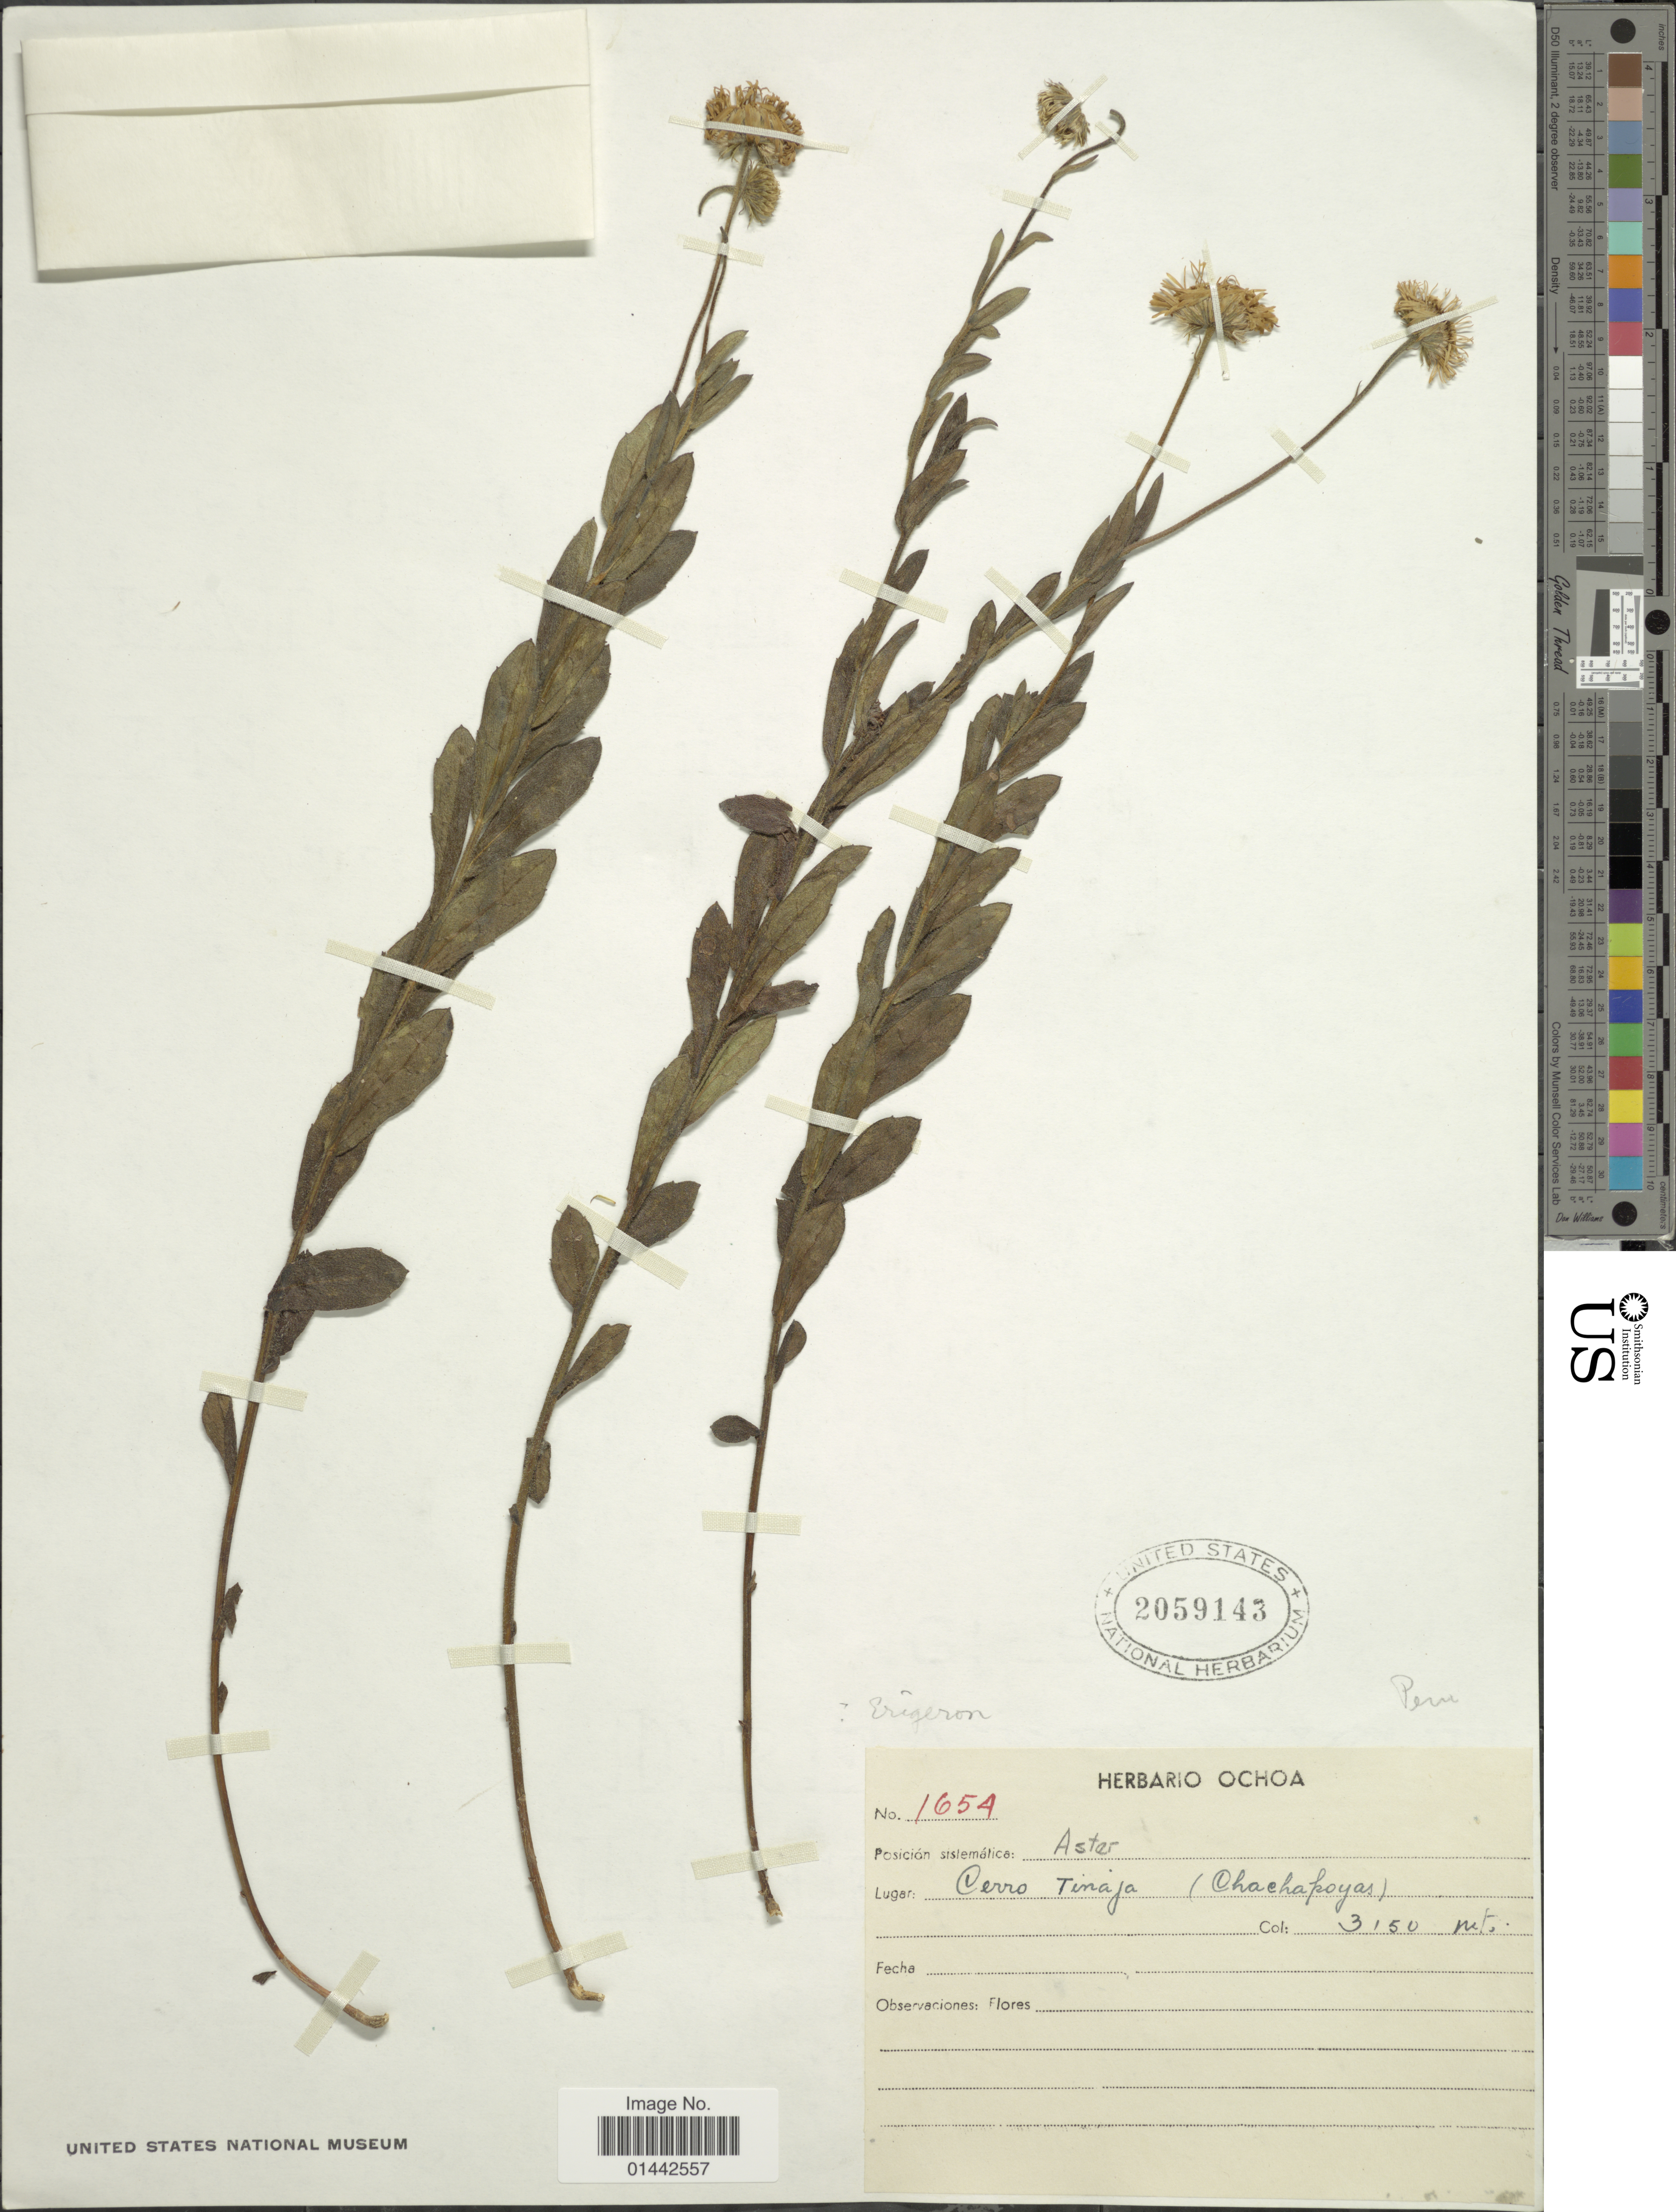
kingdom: Plantae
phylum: Tracheophyta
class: Magnoliopsida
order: Asterales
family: Asteraceae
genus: Erigeron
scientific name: Erigeron sp.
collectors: ex herb. Ochoa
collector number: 1654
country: Peru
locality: Cerro Tinaja (Chachapoyas).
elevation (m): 3150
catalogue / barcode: US 2059143